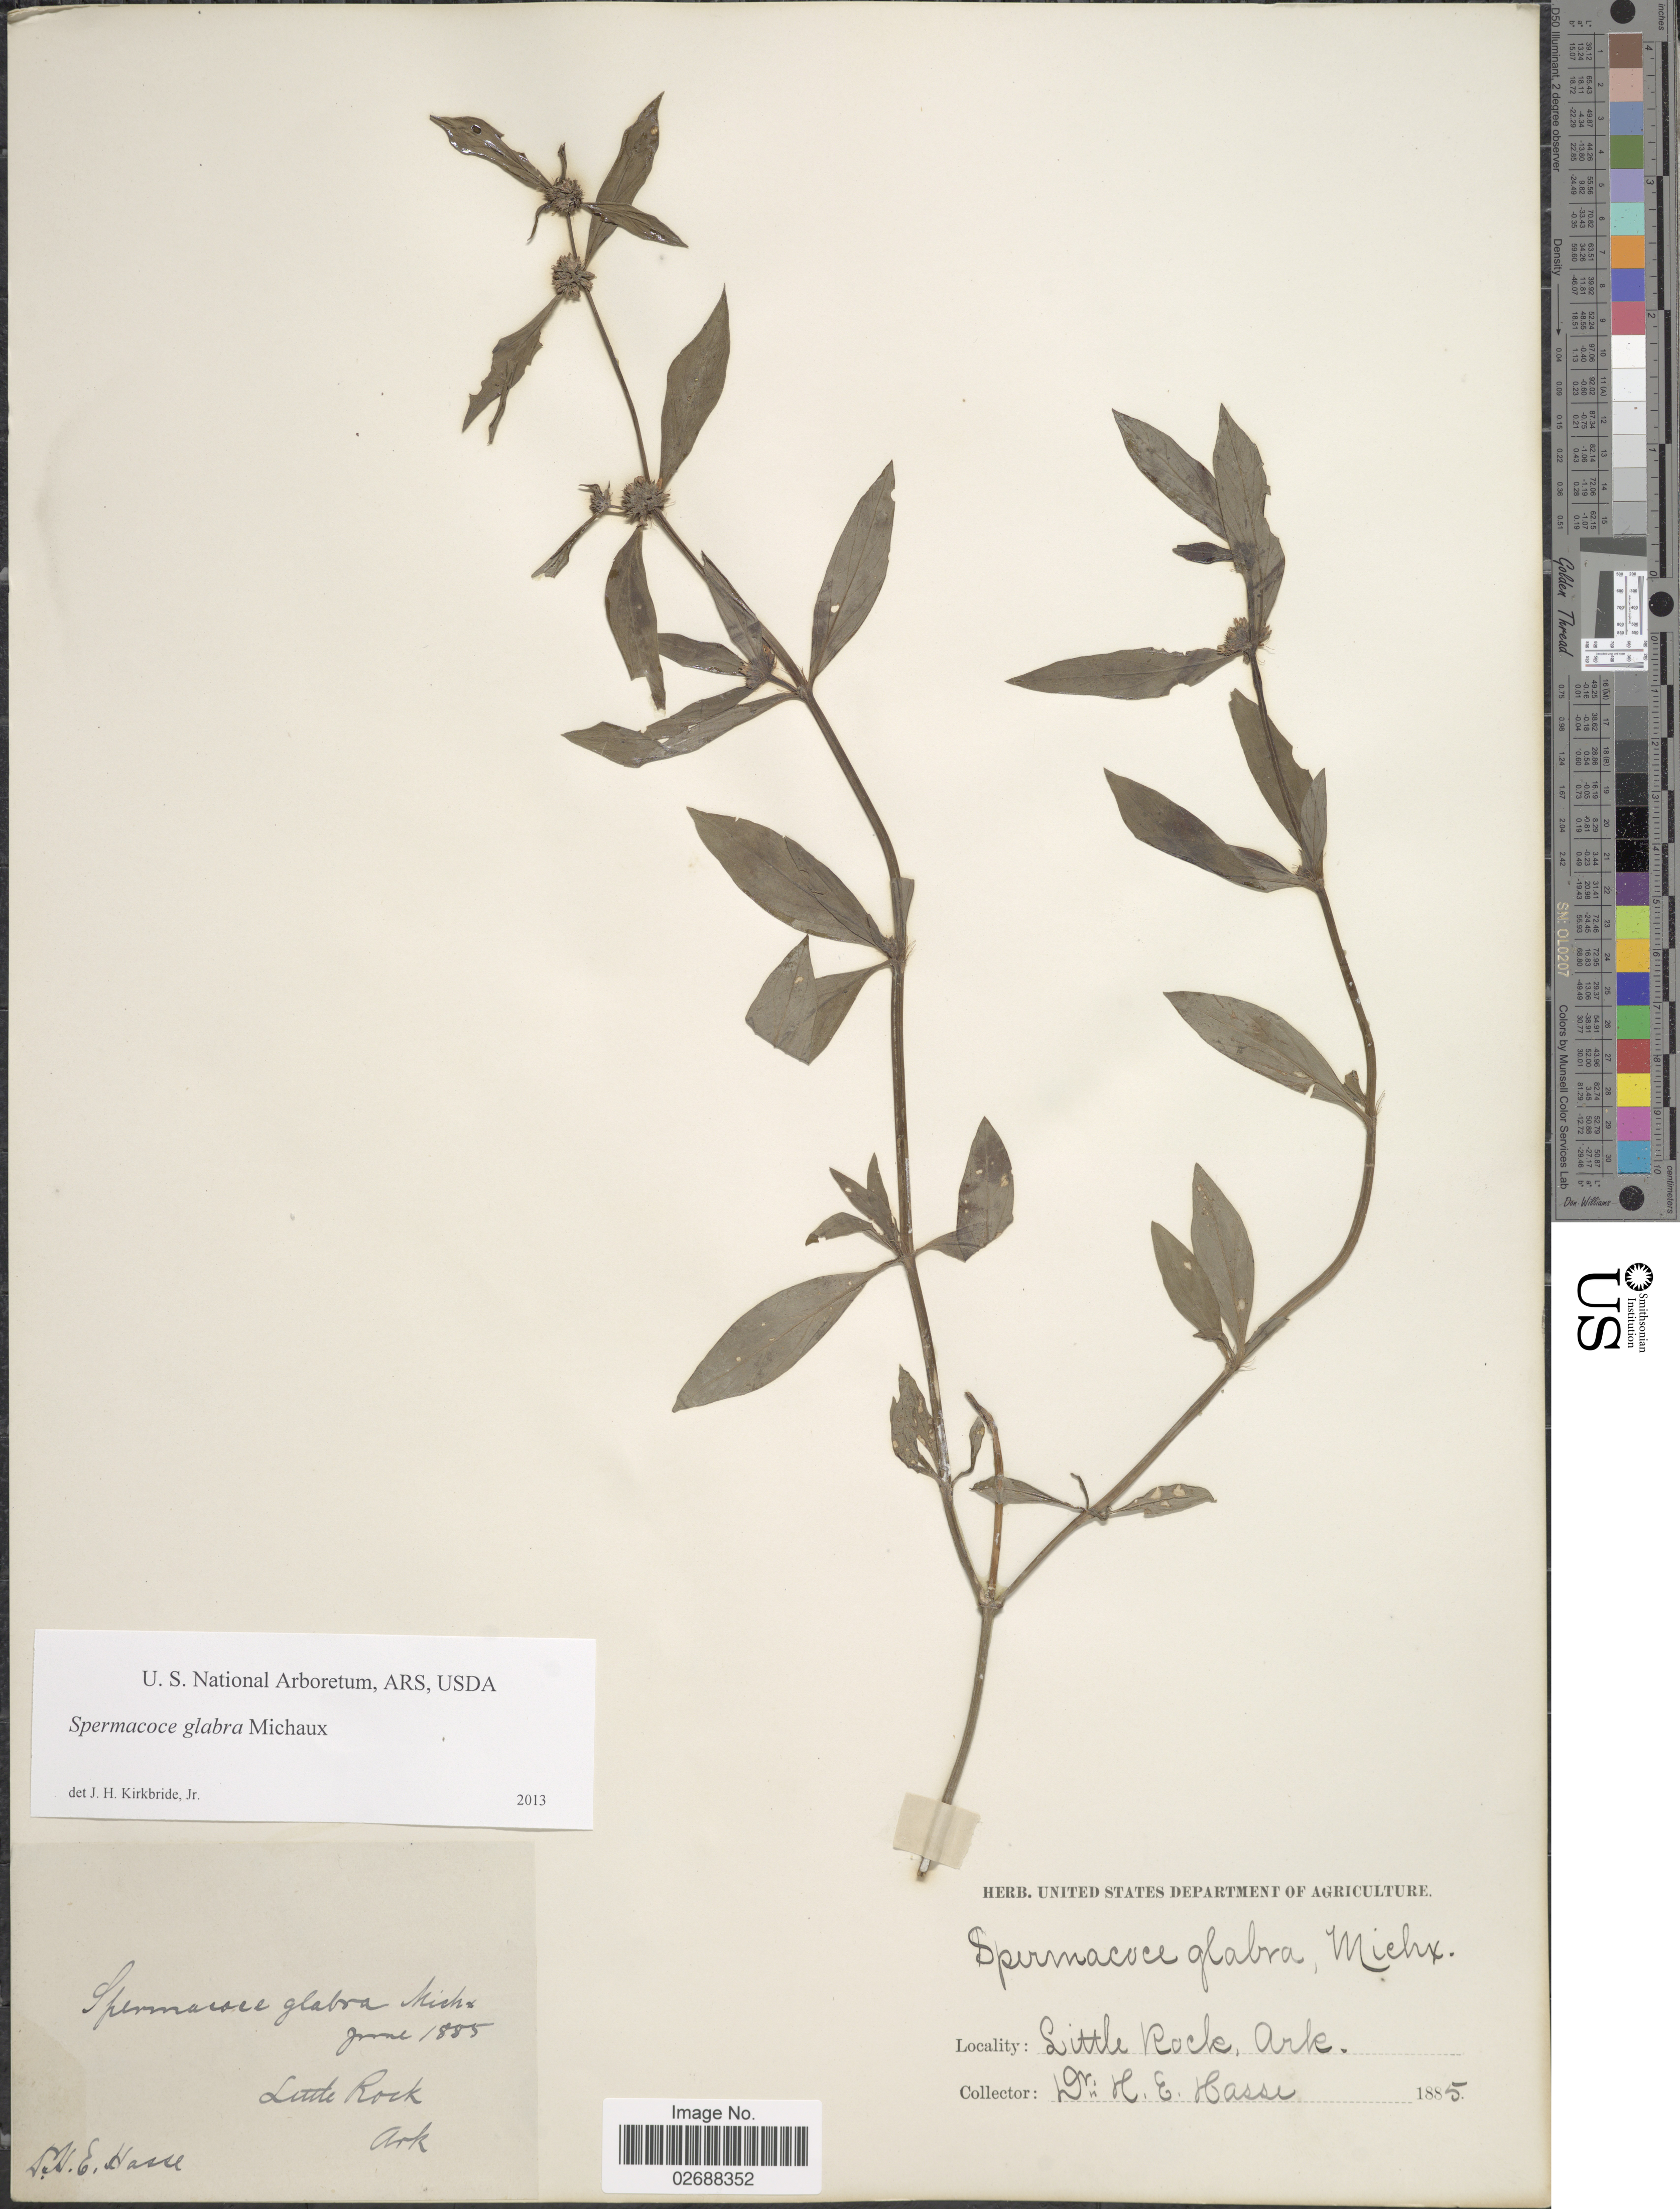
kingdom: Plantae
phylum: Tracheophyta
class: Magnoliopsida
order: Gentianales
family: Rubiaceae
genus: Spermacoce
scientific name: Spermacoce glabra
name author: Michx.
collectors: H. E. Hasse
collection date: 1885-06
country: United States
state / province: Arkansas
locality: Little Rock